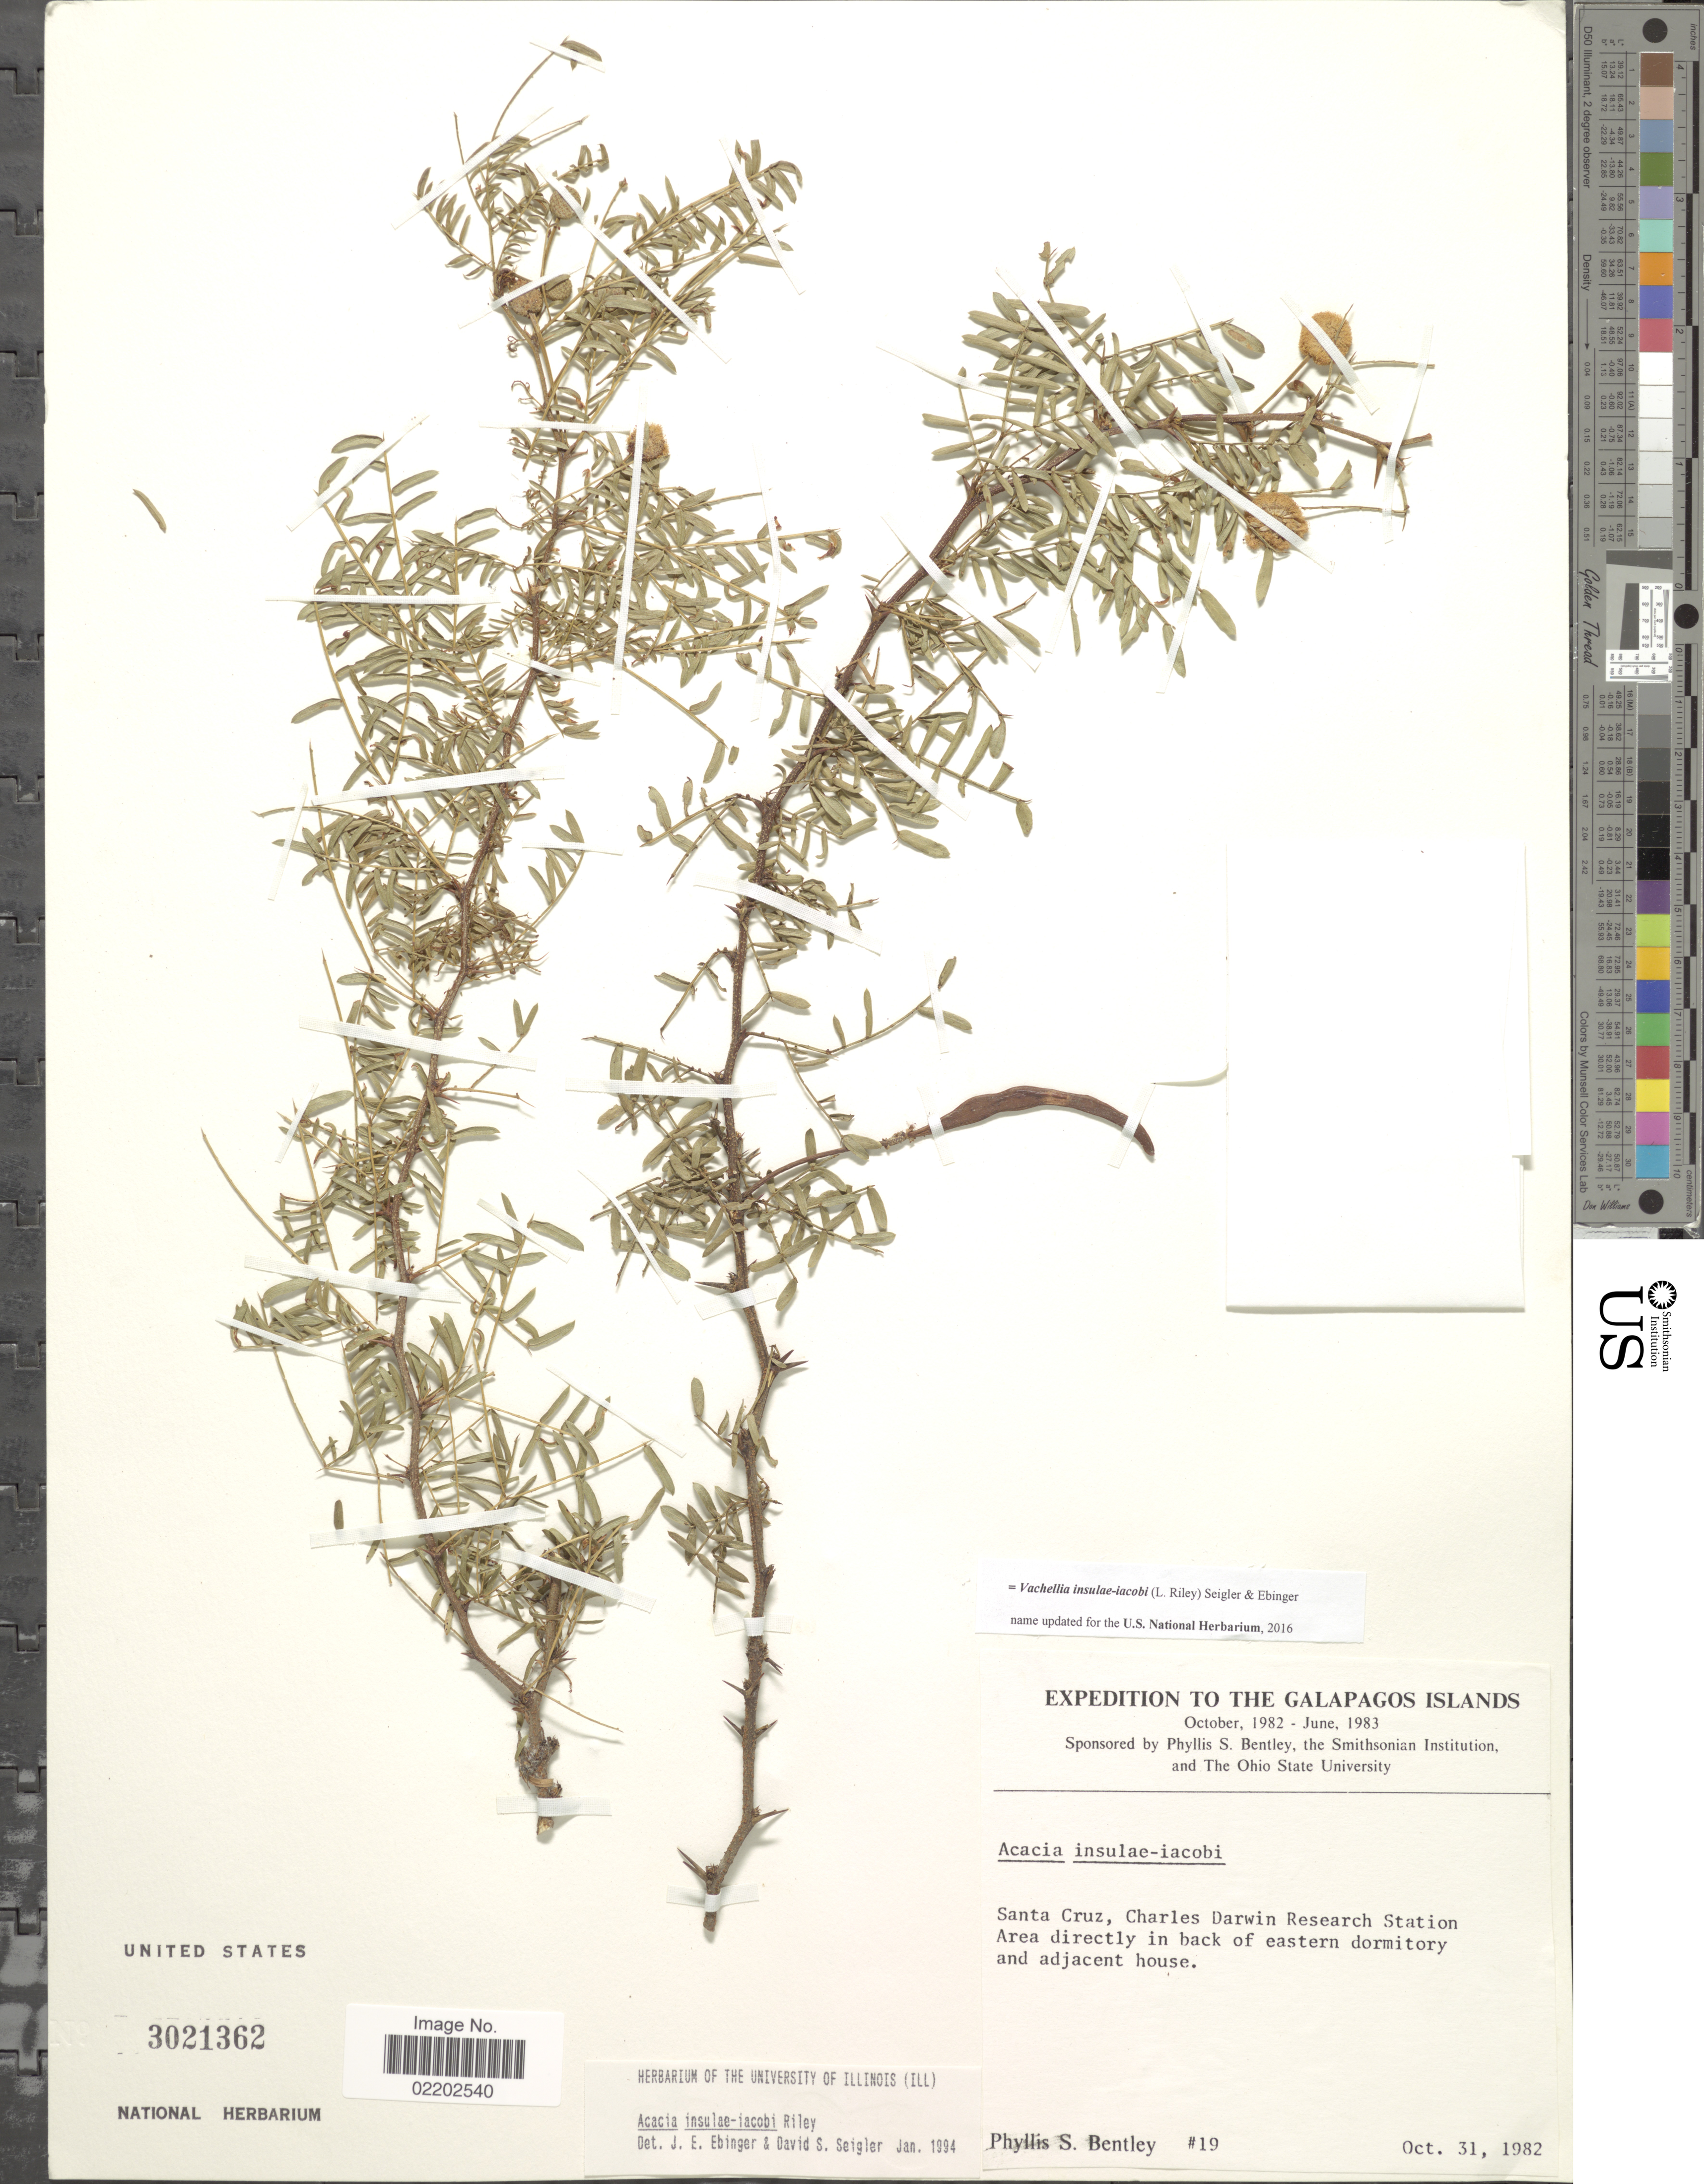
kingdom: Plantae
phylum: Tracheophyta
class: Magnoliopsida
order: Fabales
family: Fabaceae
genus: Vachellia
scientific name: Vachellia insulae-iacobi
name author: (Riley) Seigler & Ebinger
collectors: P. S. Bentley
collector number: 19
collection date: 1982-10-31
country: Ecuador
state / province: Colón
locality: Galapagos Islands, Santa Cruz, Charles Darwin Research Station, area directly in back of eastern dormitory and adjacent house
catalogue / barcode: US 3021362